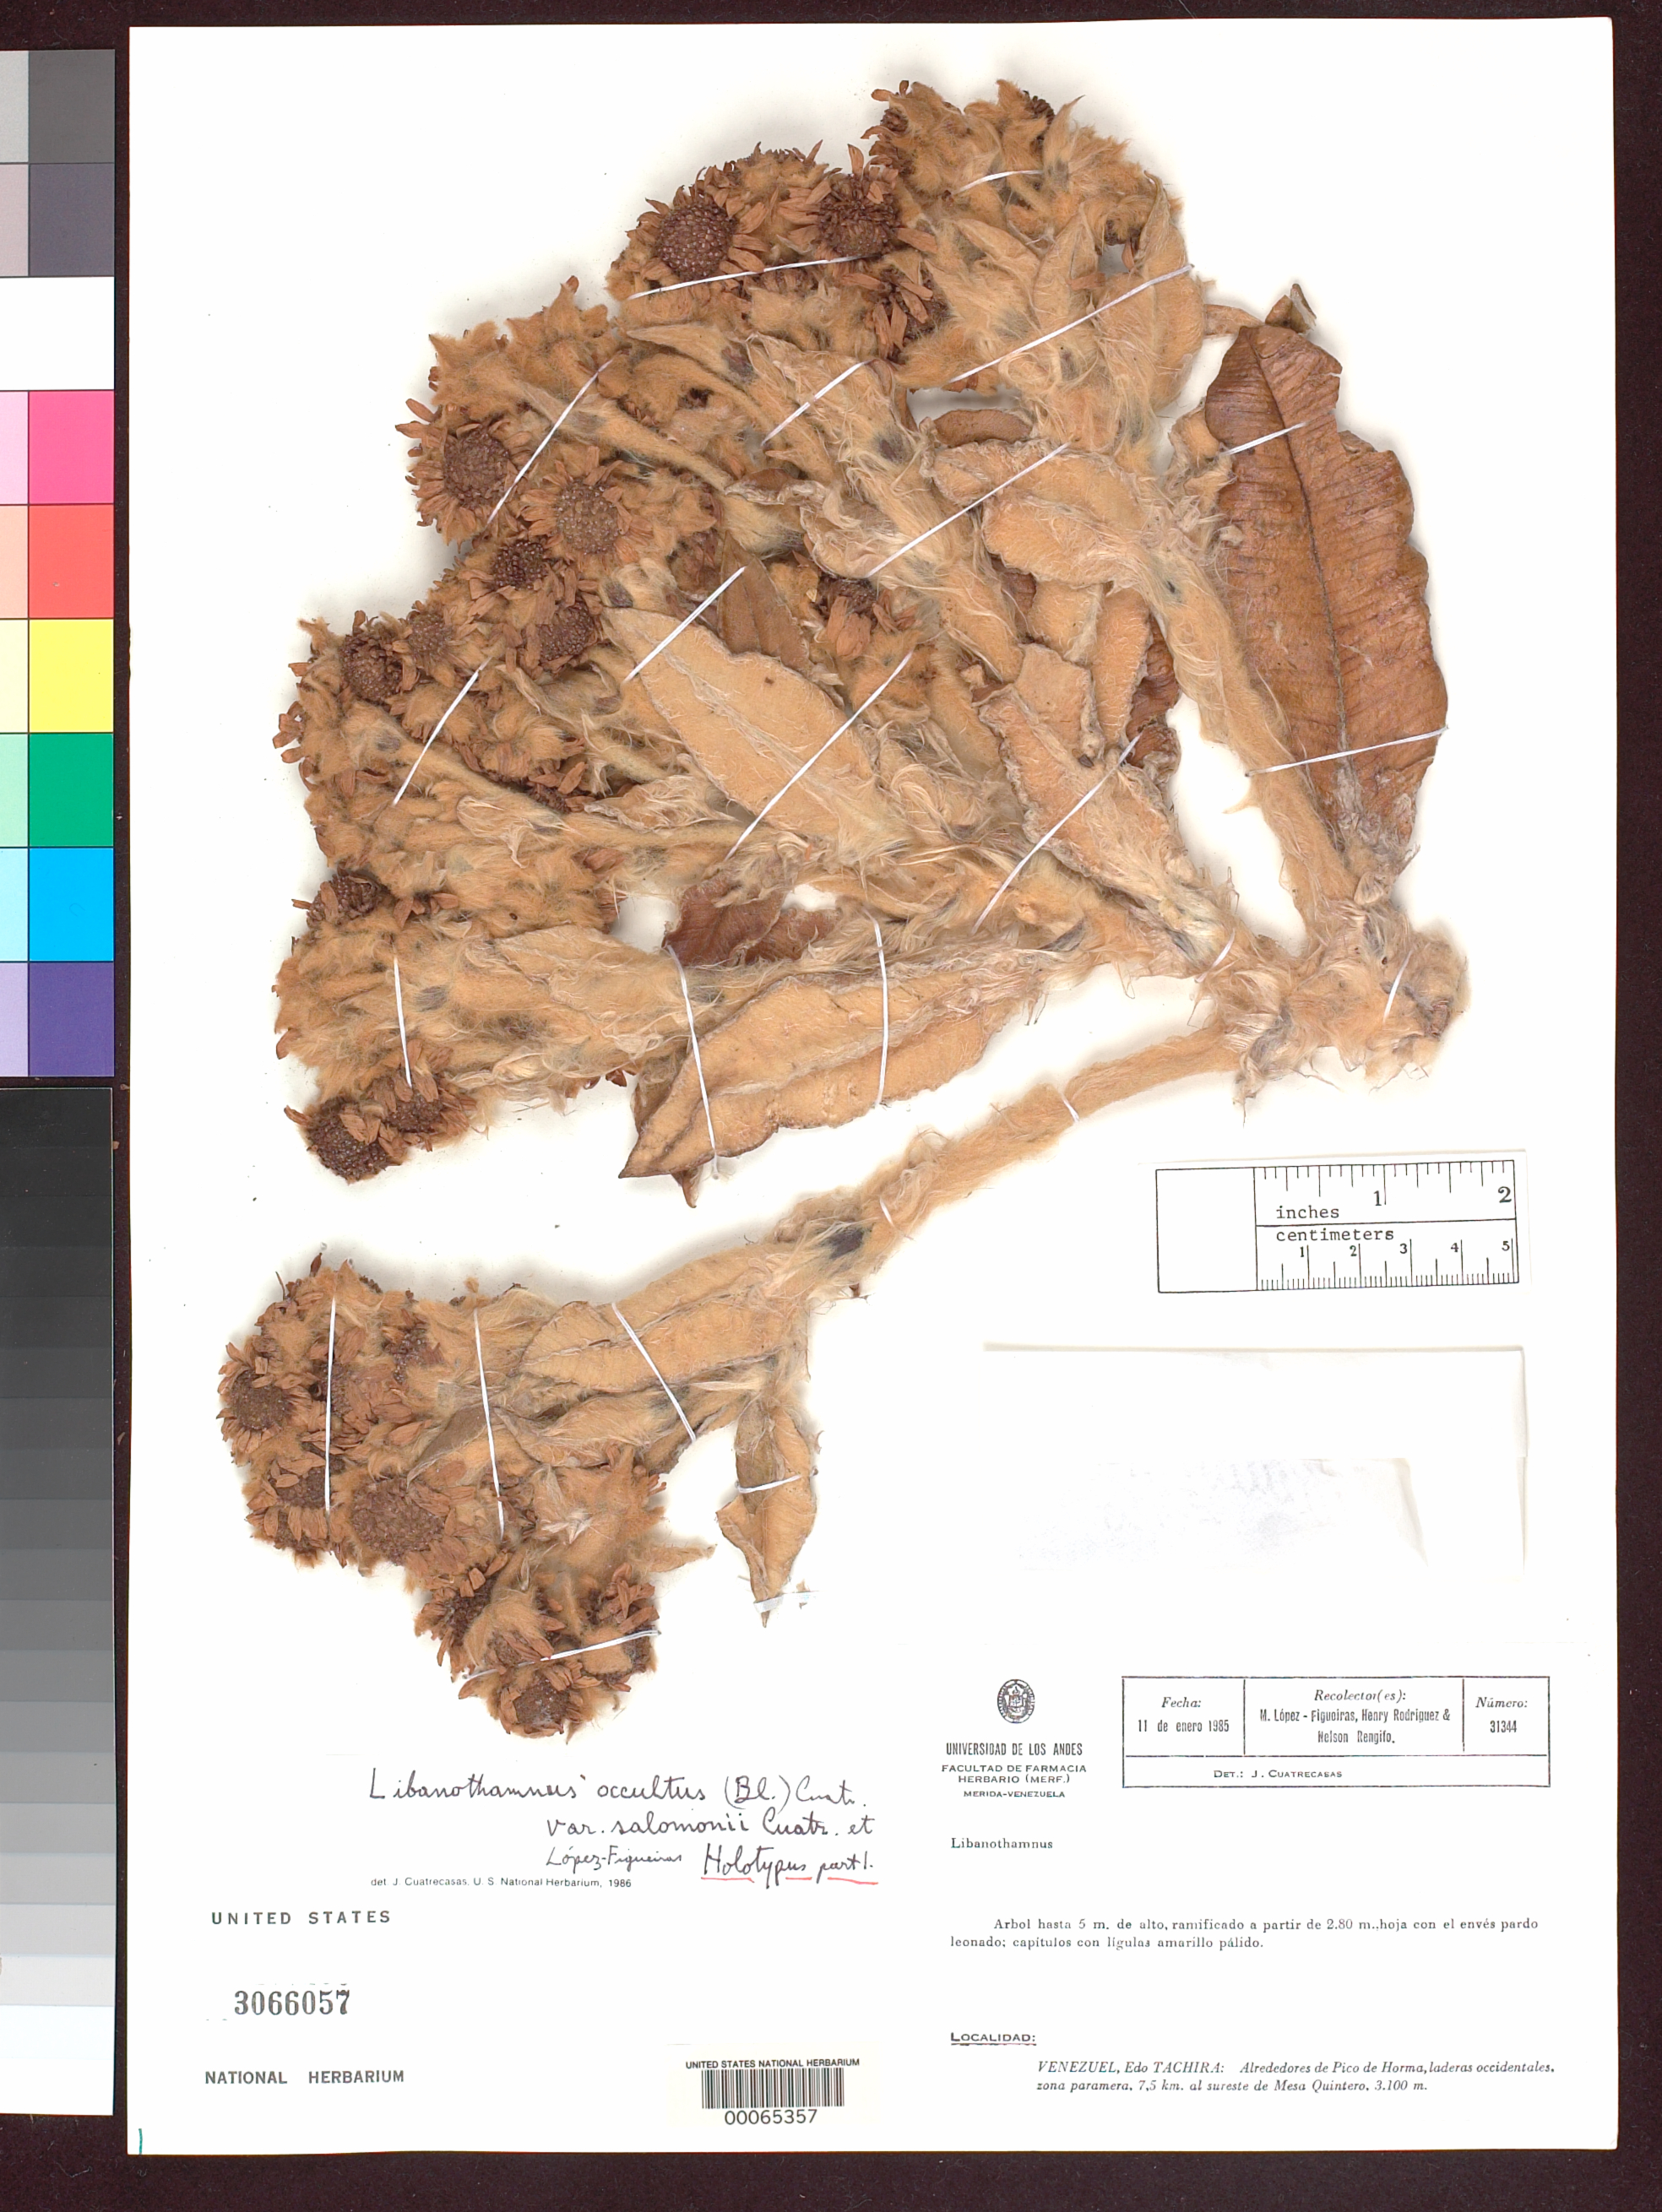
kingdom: Plantae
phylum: Tracheophyta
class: Magnoliopsida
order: Asterales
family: Asteraceae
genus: Libanothamnus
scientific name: Libanothamnus occultus var. salomonii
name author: Cuatrec. & López Fig.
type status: Holotype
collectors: M. López Figueiras, H. A. Rodriguez & N. Rengifo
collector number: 31344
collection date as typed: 11 Jan 1985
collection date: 1985-01-11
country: Venezuela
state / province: Tachira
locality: Alrededores de Pico de Horma, Laderas Occidentales, Zona Paramera, 7.5 km Sureste de Mesa Quintero.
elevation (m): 3100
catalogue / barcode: US 3066057